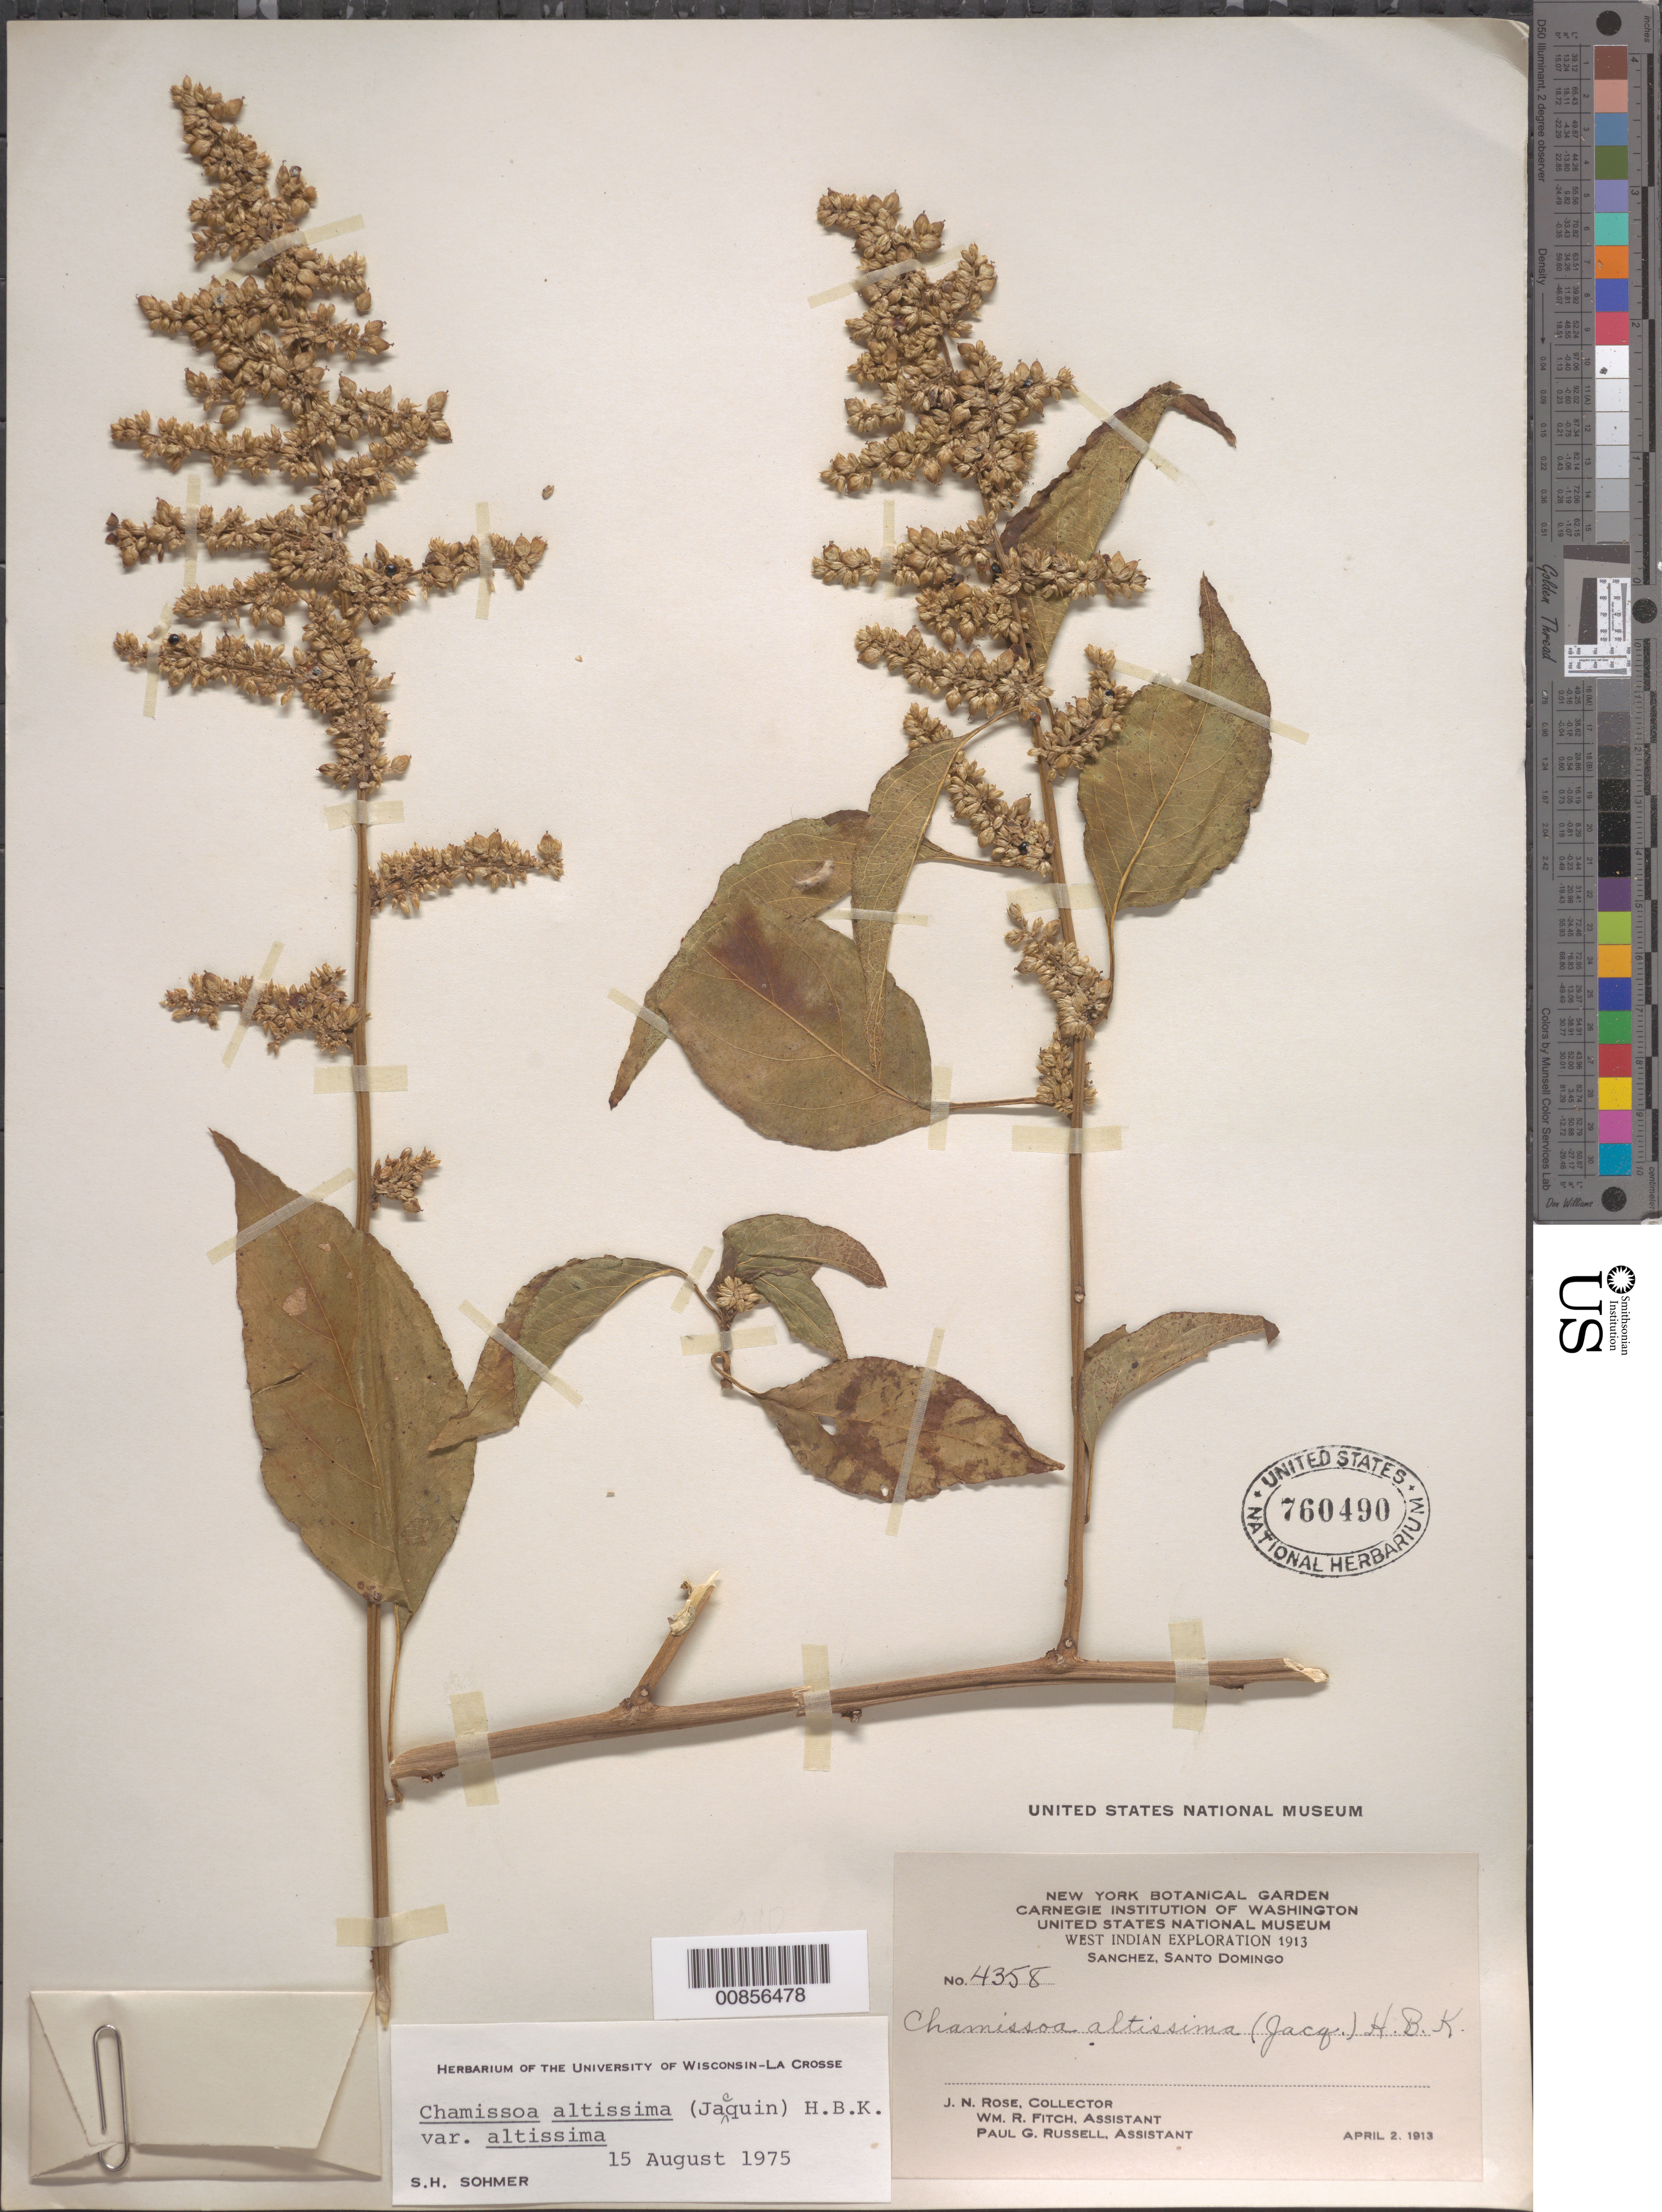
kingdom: Plantae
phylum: Tracheophyta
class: Magnoliopsida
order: Caryophyllales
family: Amaranthaceae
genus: Chamissoa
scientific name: Chamissoa altissima var. altissima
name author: (Jacq.) Kunth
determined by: Sohmer, S. H.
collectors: J. N. Rose, W. R. Fitch & P. G. Russell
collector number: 4358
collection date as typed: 02 Apr 1913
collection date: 1913-04-02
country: Dominican Republic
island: Hispaniola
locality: Sanchez, Santo Domingo.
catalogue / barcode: US 760490